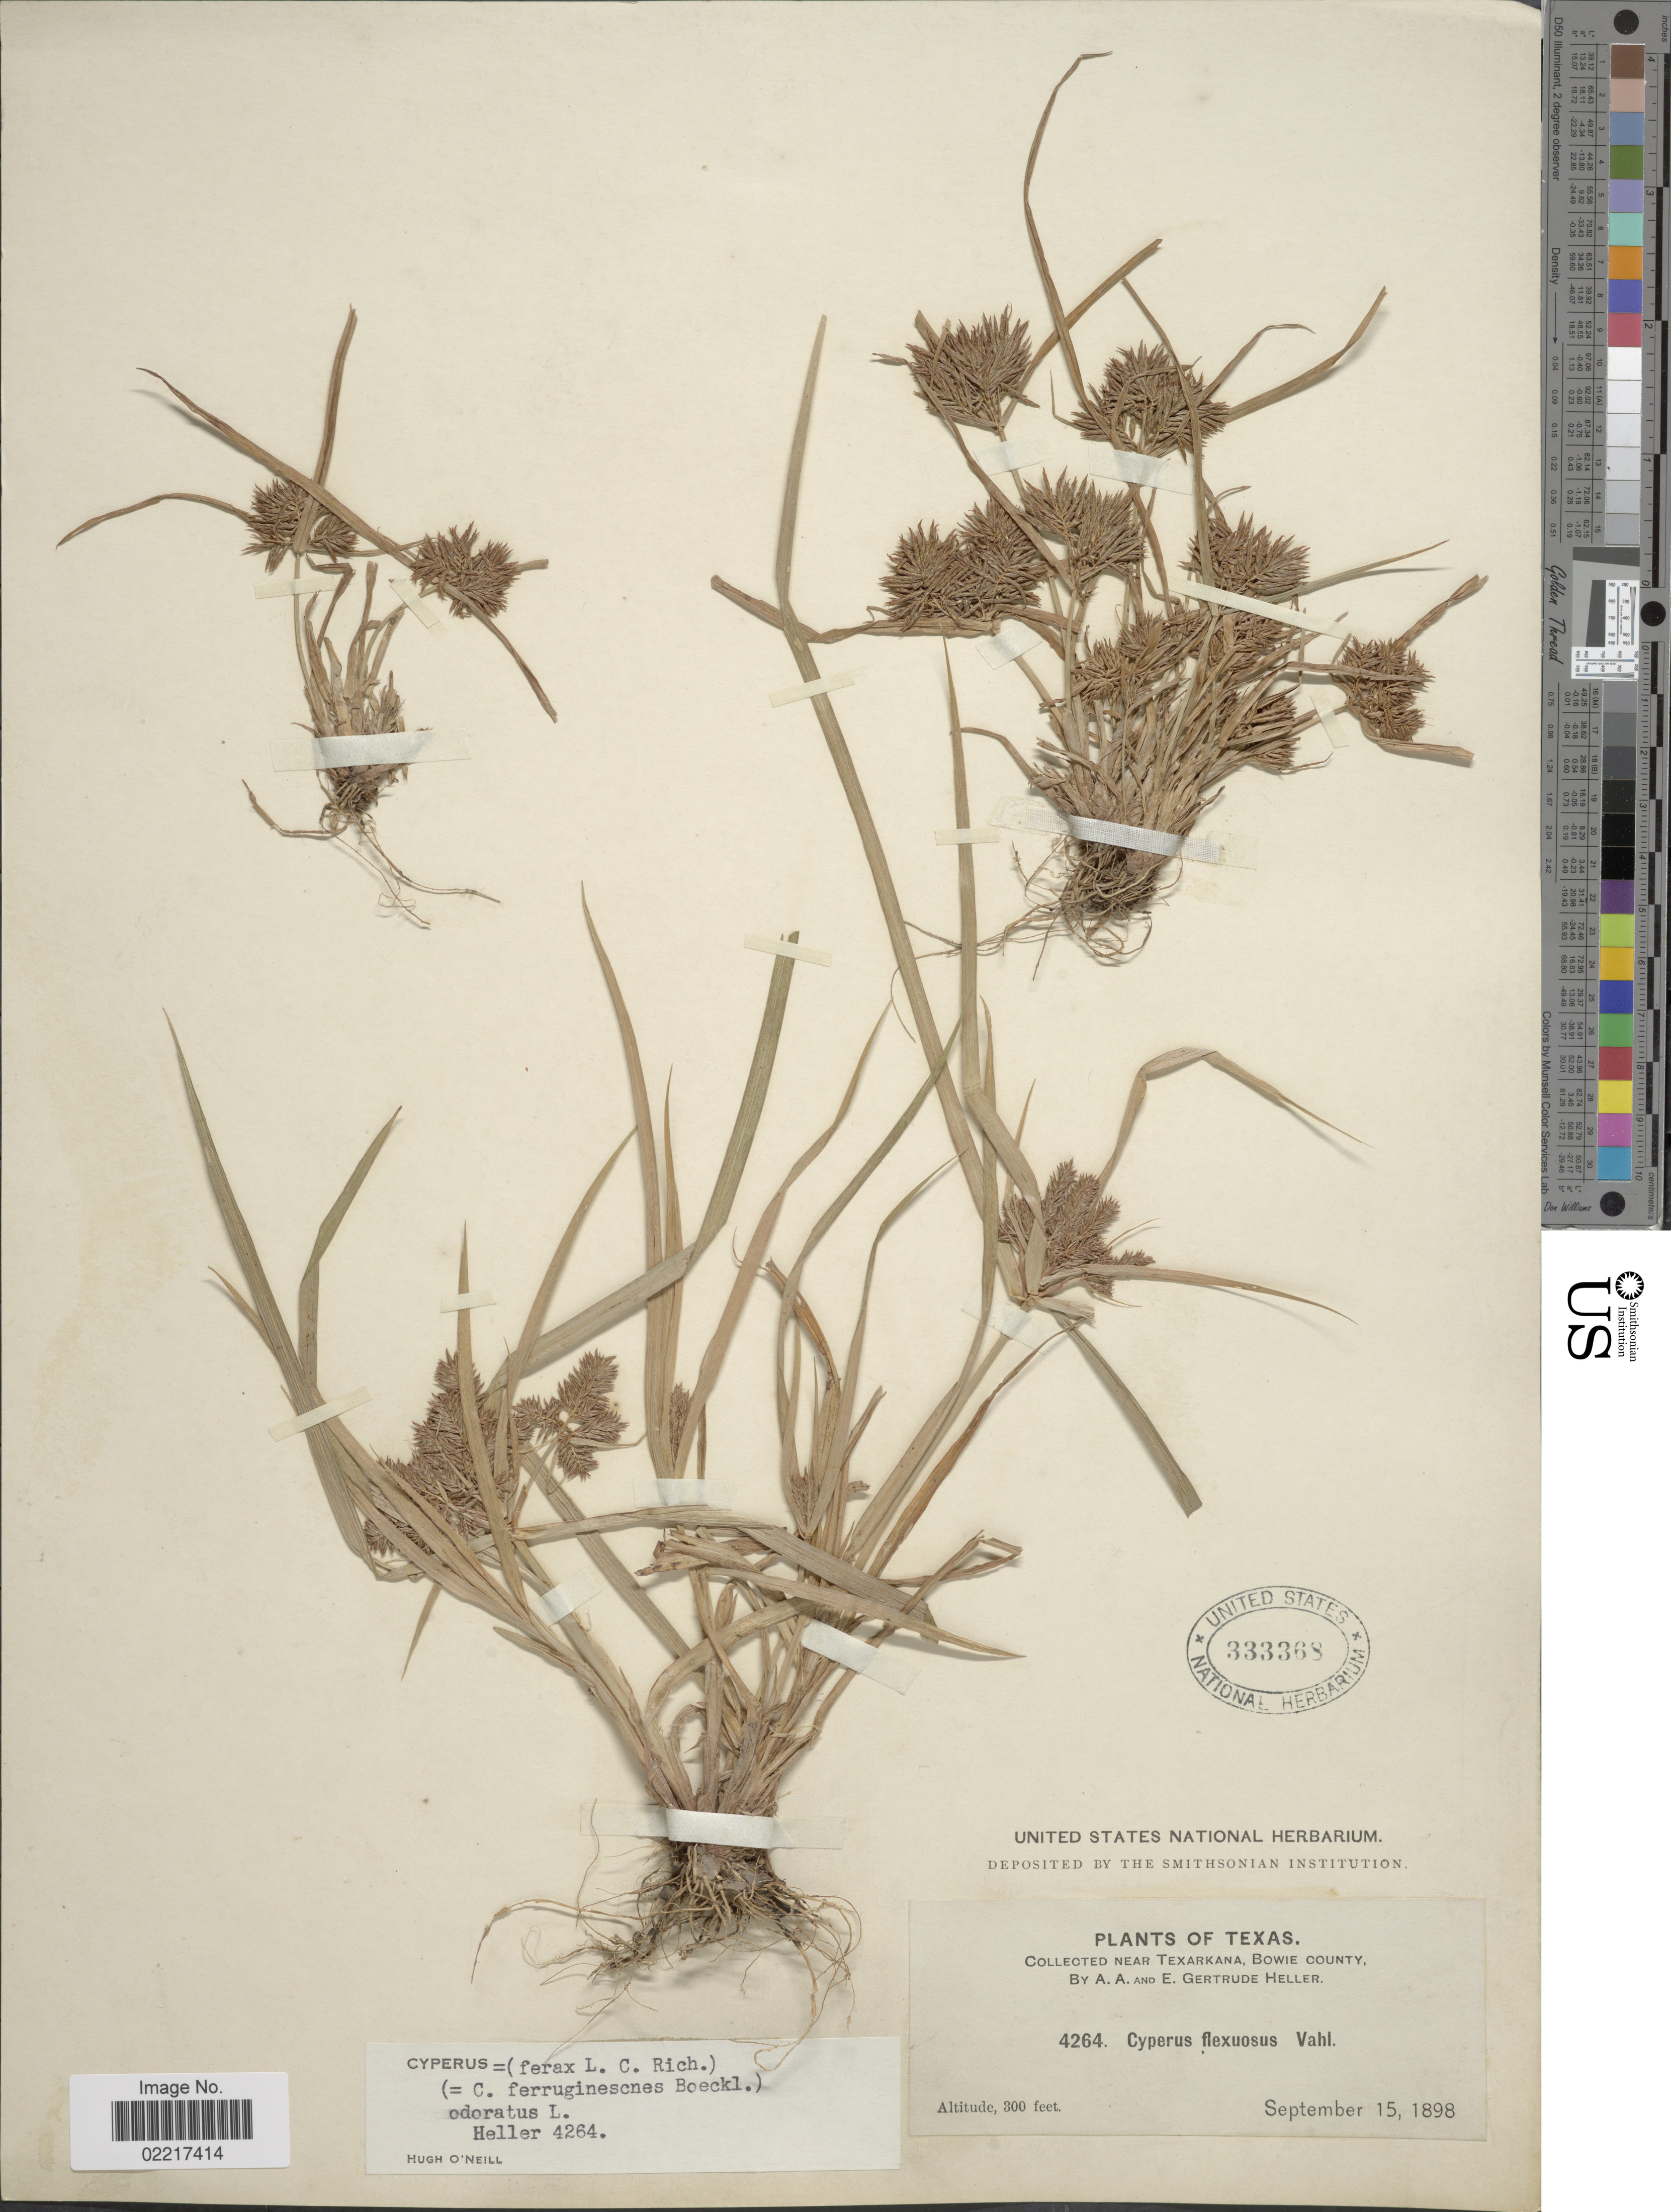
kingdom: Plantae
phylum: Tracheophyta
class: Liliopsida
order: Poales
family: Cyperaceae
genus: Cyperus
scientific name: Cyperus odoratus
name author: L.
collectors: A. A. Heller & E. Gertrude Heller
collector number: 4264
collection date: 1898-09-15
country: United States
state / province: Texas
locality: Near Texarkana, Bowie County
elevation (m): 91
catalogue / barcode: US 333368